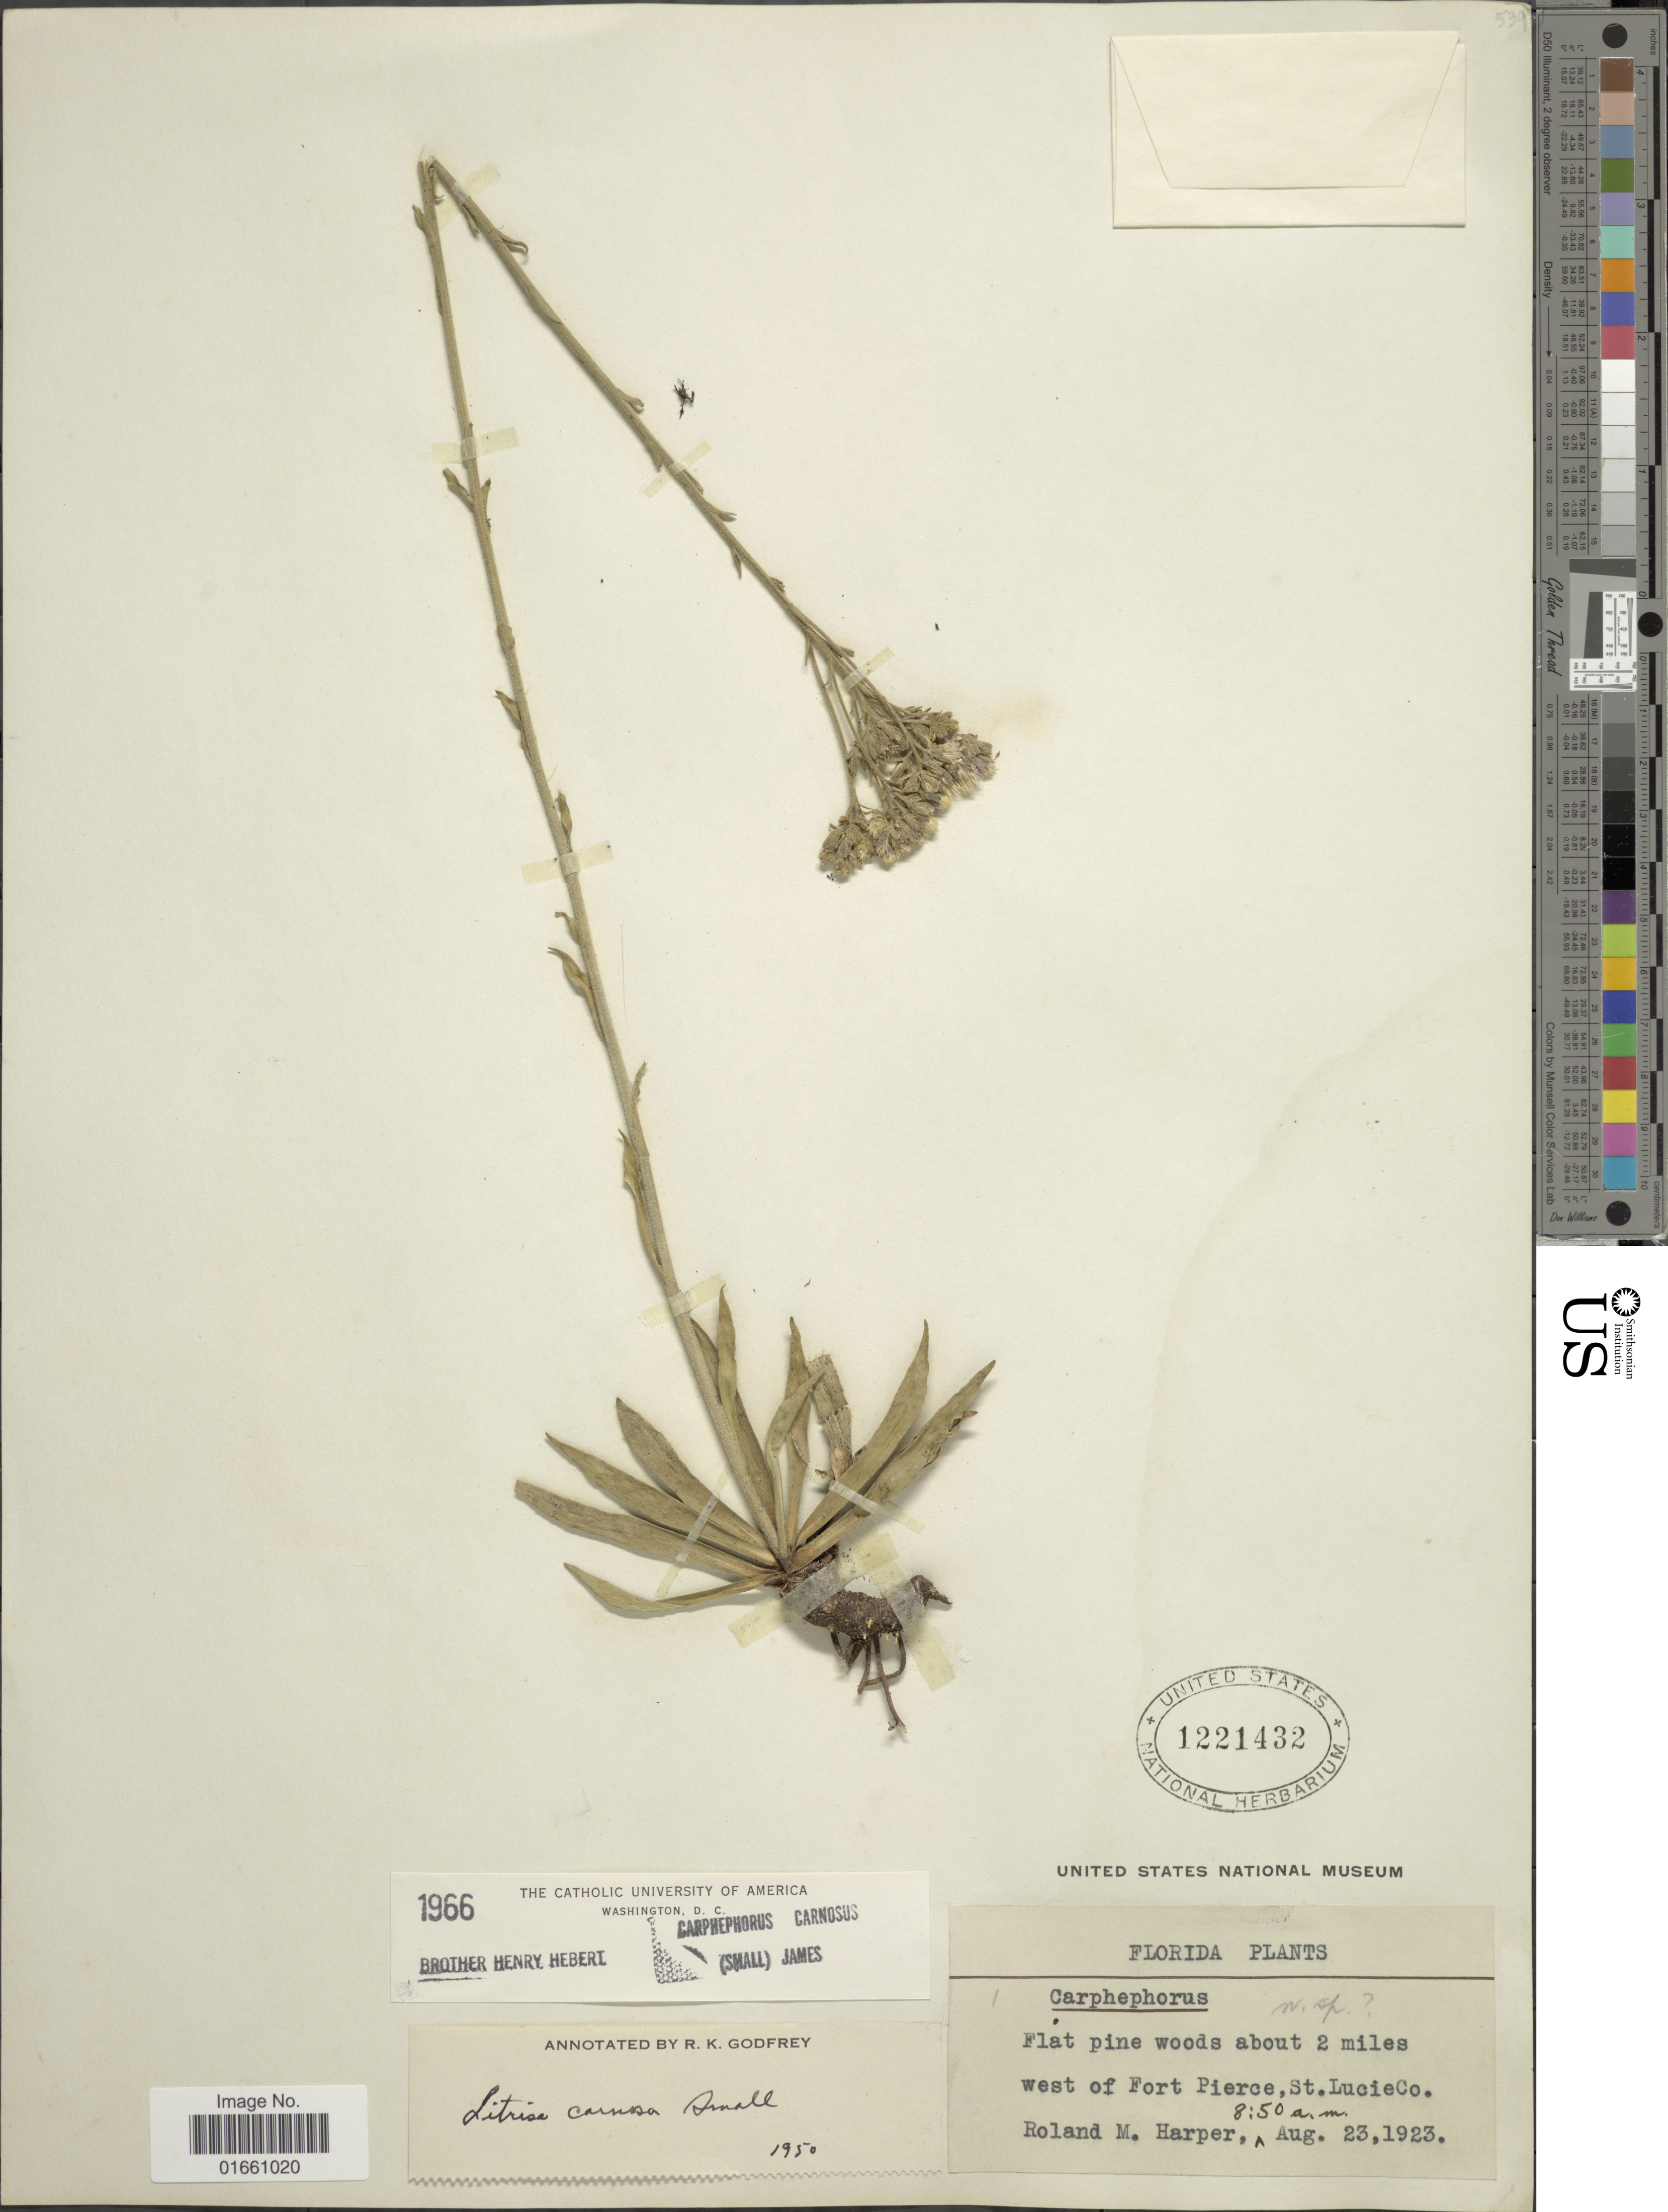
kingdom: Plantae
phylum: Tracheophyta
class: Magnoliopsida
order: Asterales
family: Asteraceae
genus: Litrisa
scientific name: Litrisa carnosa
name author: Small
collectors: R. M. Harper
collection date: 1923-08-23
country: United States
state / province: Florida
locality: Flat pine woods about 2 miles west of Fort Pierce, St. Lucie Co.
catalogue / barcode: US 1221432